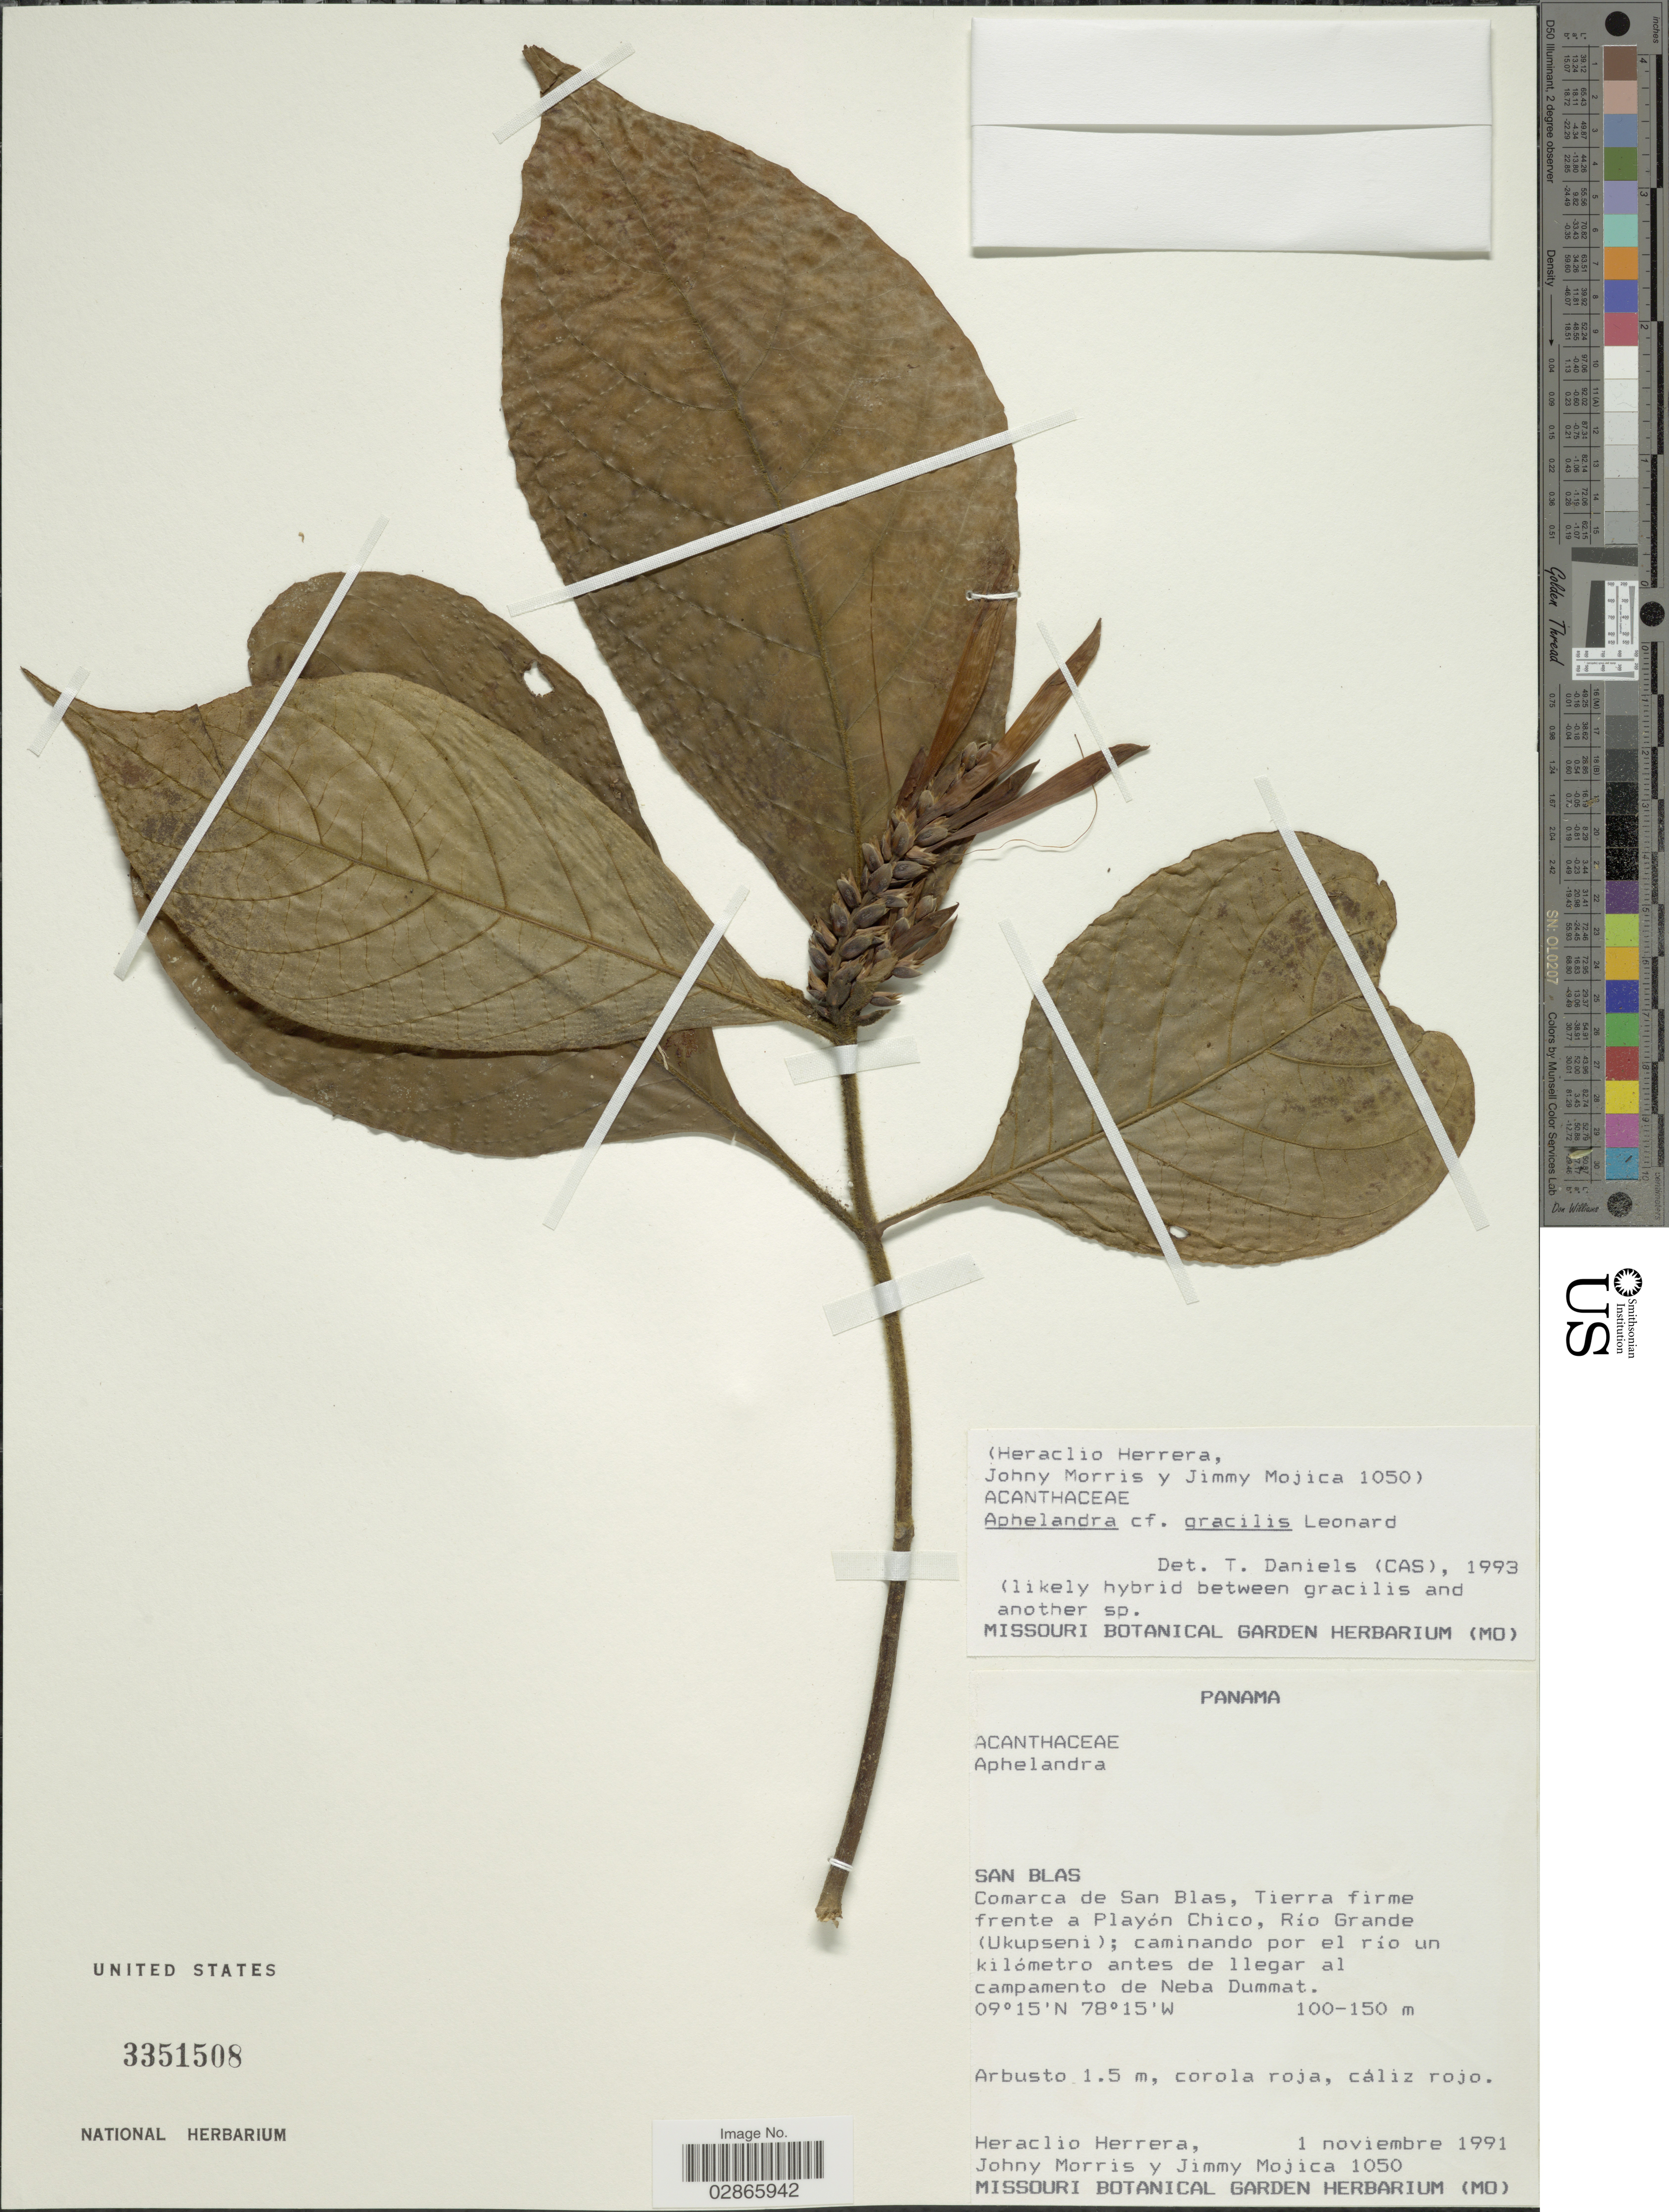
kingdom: Plantae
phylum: Tracheophyta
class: Magnoliopsida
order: Lamiales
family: Acanthaceae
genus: Aphelandra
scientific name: Aphelandra gracilis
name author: Leonard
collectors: H. Herrera, J. Morris & J. Mojica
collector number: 1050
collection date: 1991-11-01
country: Panama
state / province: Kuna Yala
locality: San Blas. Comarca de San Blas, Tierra firme frente a Playón Chico, Río Grande (Ukupseni); caminando por el río un kilómetro antes de llegar al campamento de Neba Dummat.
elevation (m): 100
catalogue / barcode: US 3351508